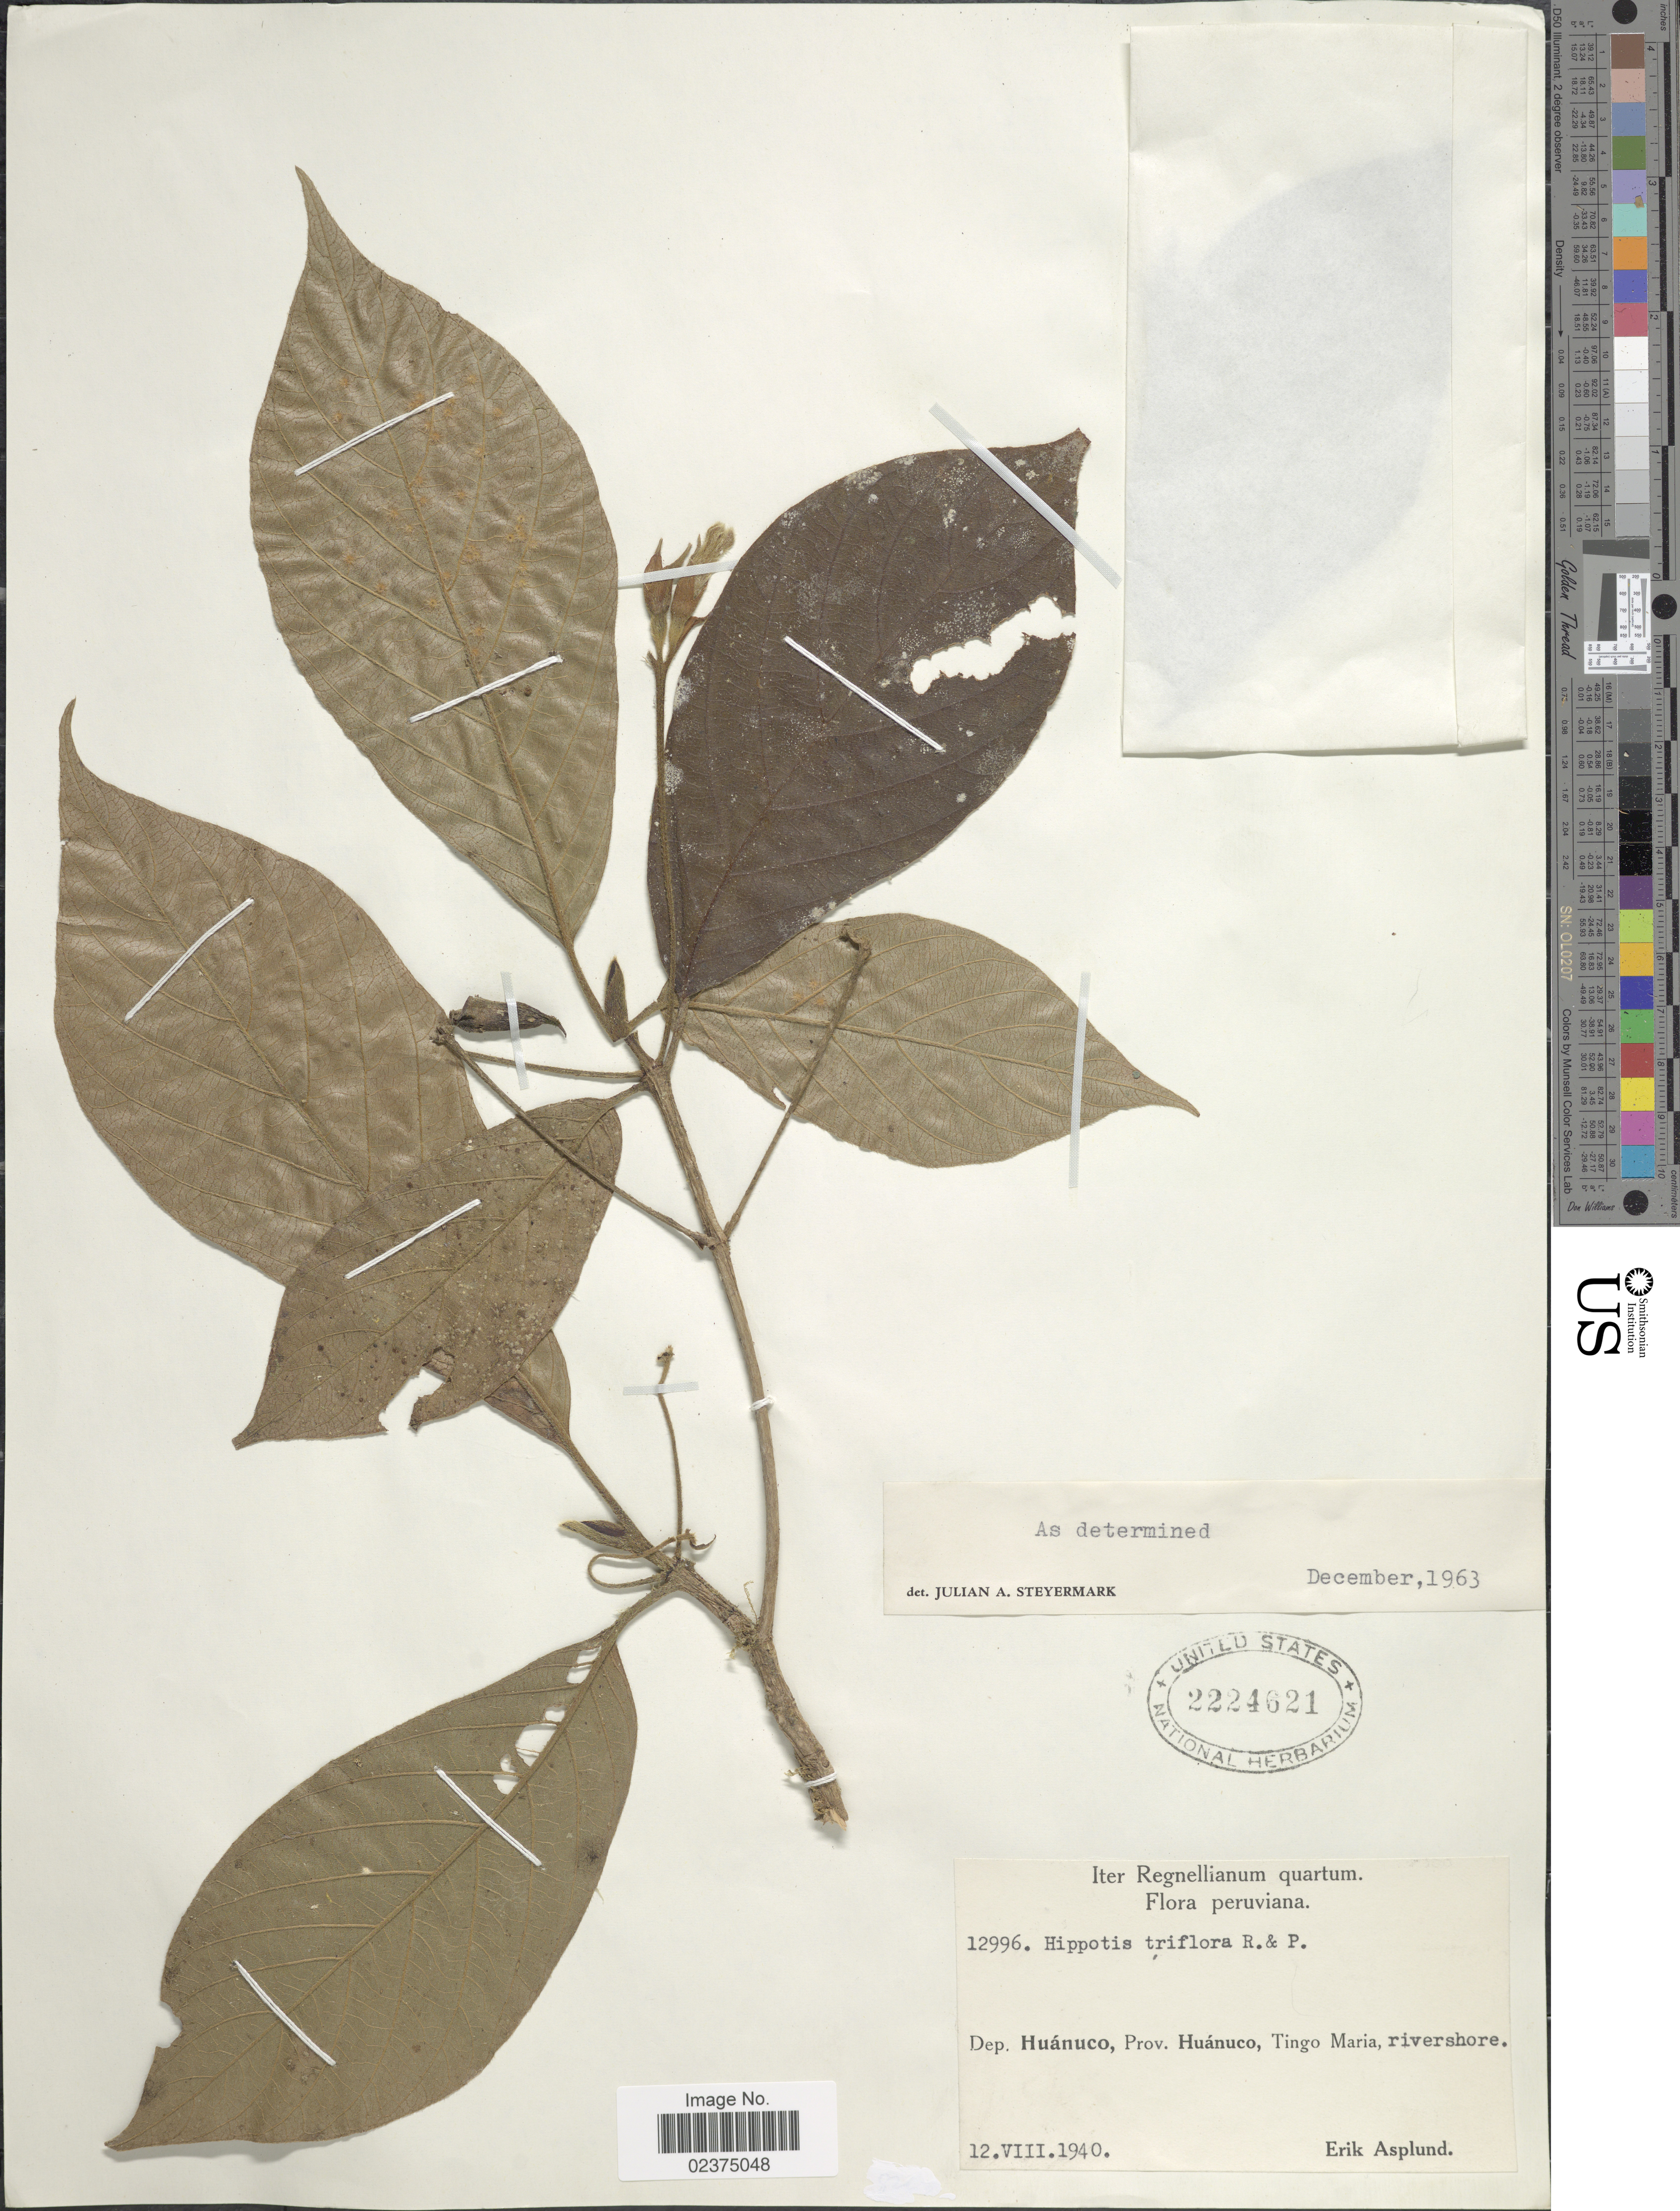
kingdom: Plantae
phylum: Tracheophyta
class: Magnoliopsida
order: Gentianales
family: Rubiaceae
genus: Hippotis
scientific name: Hippotis triflora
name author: Ruiz & Pav.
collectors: E. Asplund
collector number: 12996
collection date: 1940-08-12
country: Peru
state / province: Huánuco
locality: Dep. Huanuco, Prov. Huanuco, Tingo Maria, rivershore, Regnellianum quartum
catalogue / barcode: US 2224621